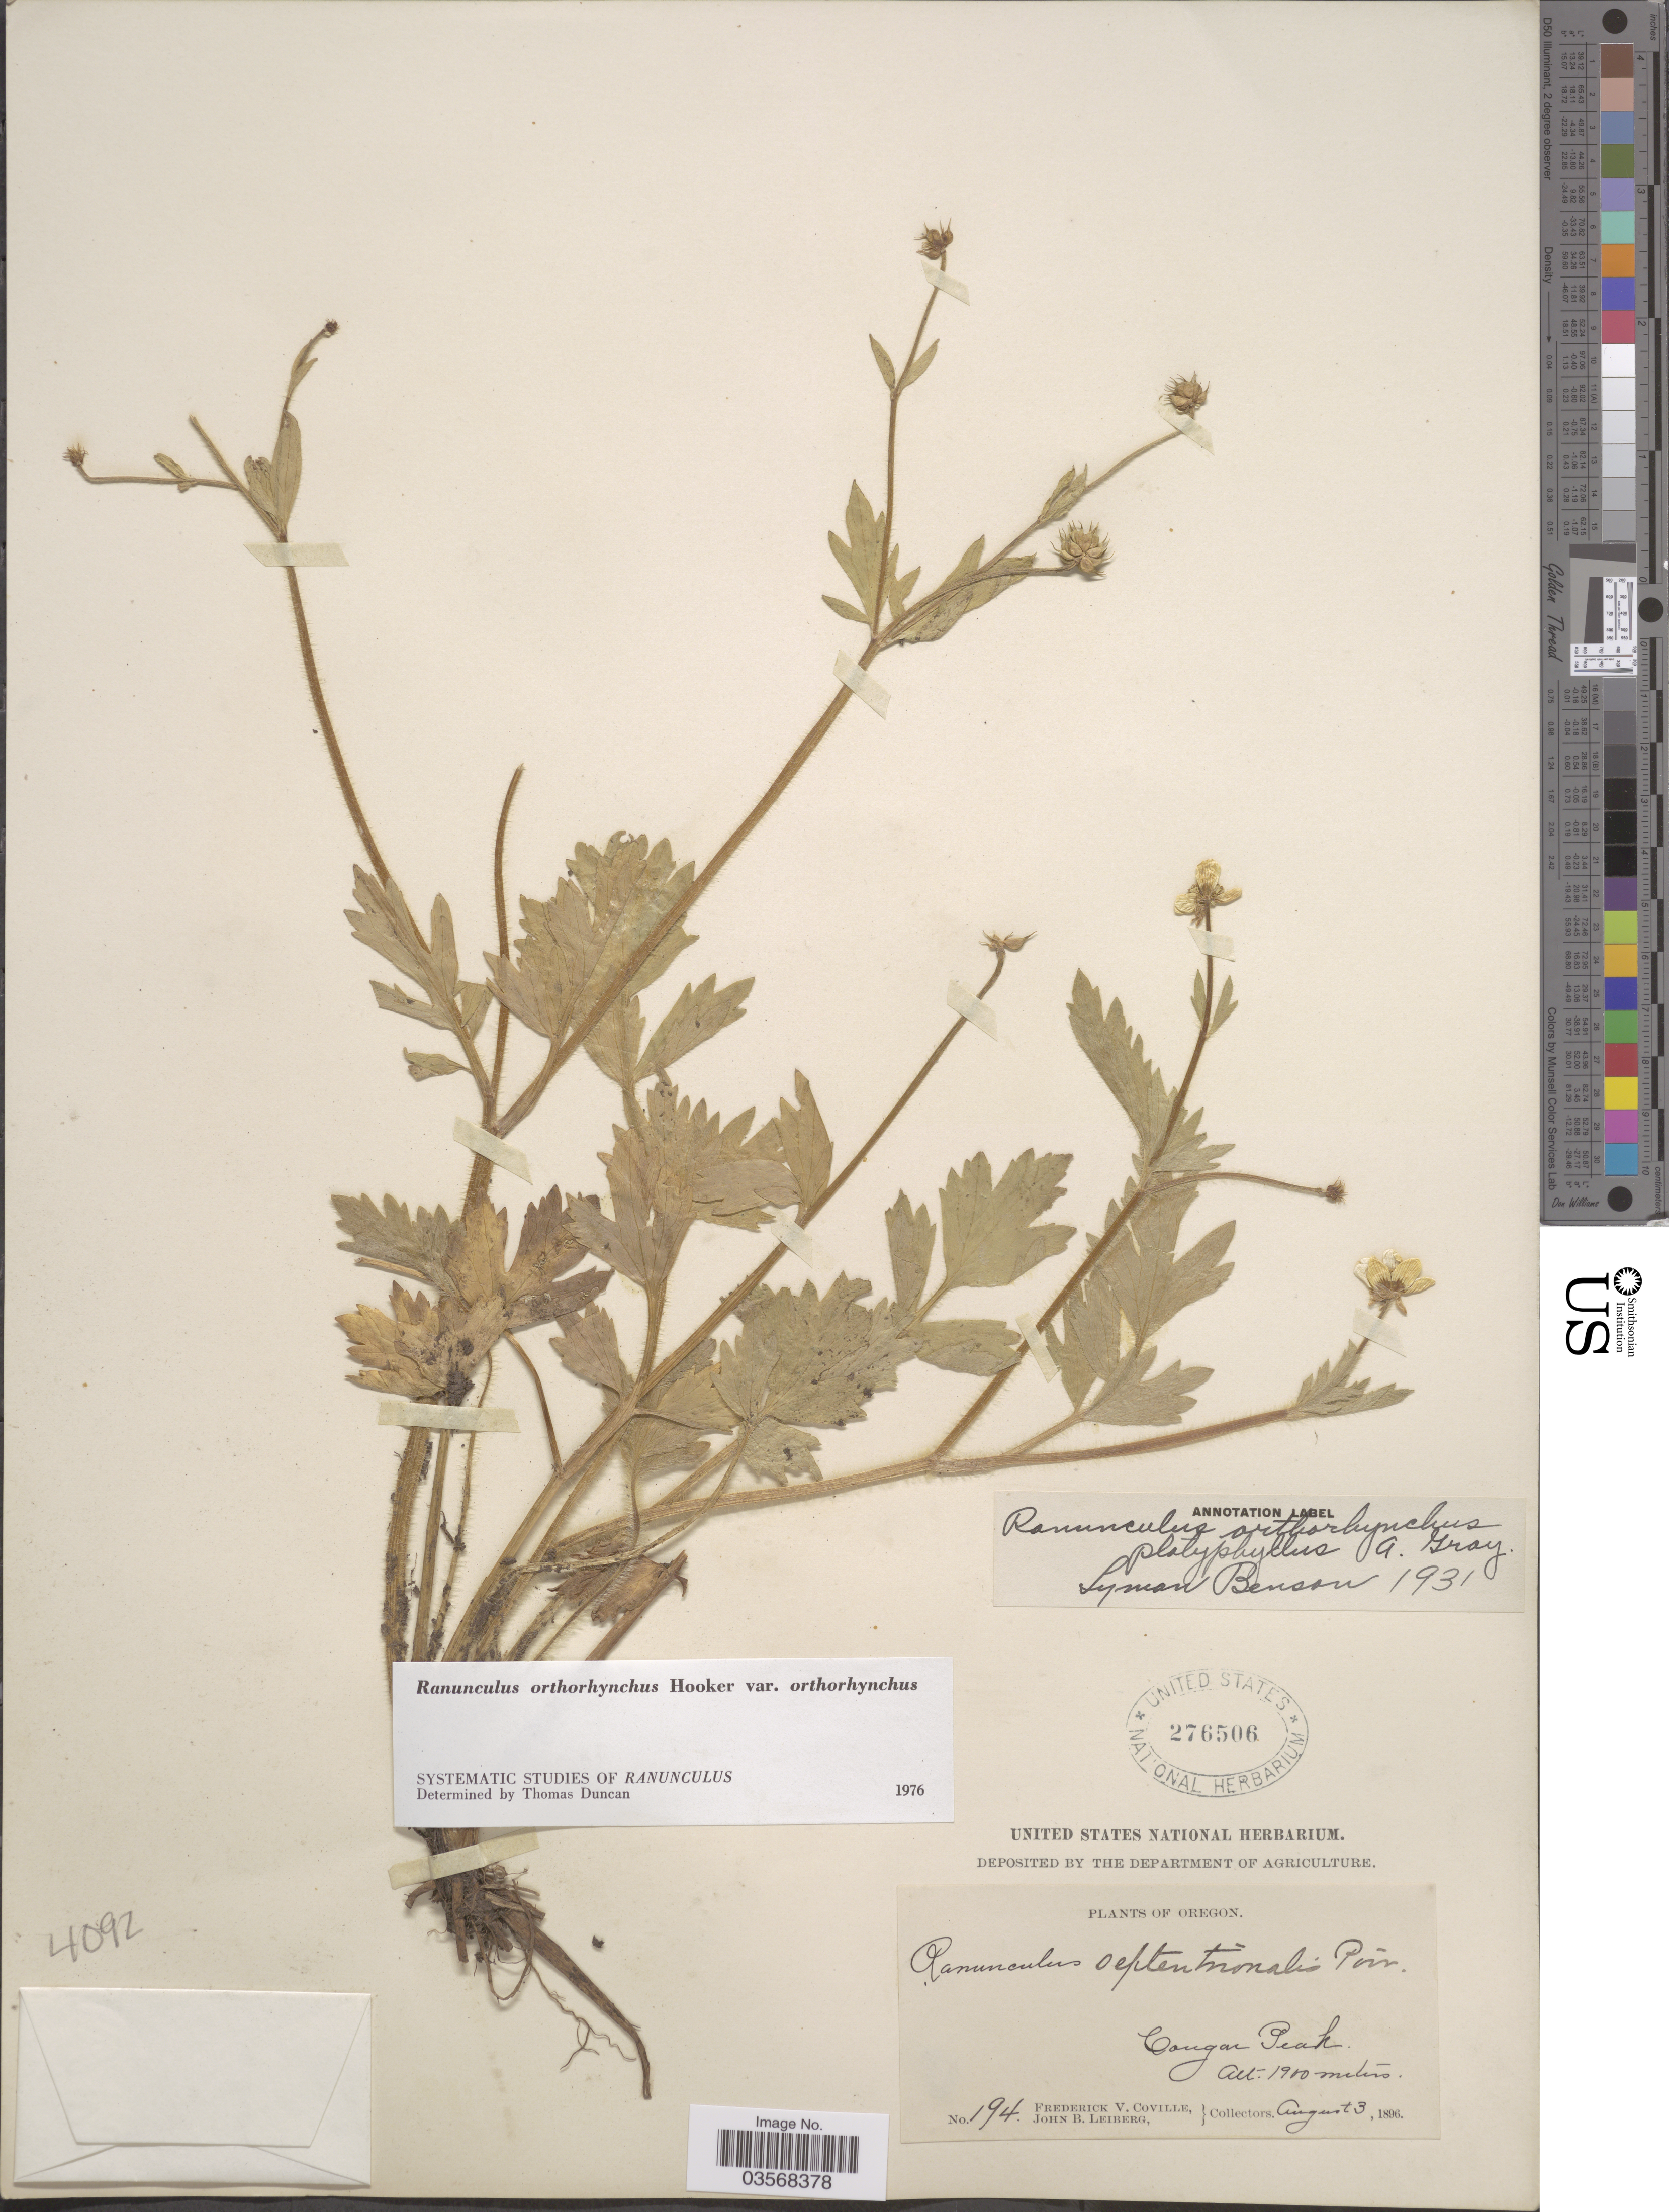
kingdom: Plantae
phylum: Tracheophyta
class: Magnoliopsida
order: Ranunculales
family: Ranunculaceae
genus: Ranunculus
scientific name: Ranunculus orthorhynchus var. orthorhynchus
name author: Hook.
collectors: F. V. Coville & J. B. Leiberg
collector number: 194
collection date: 1896-08-03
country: United States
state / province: Oregon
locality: Cougar Peak.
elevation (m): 1900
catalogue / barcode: US 276506